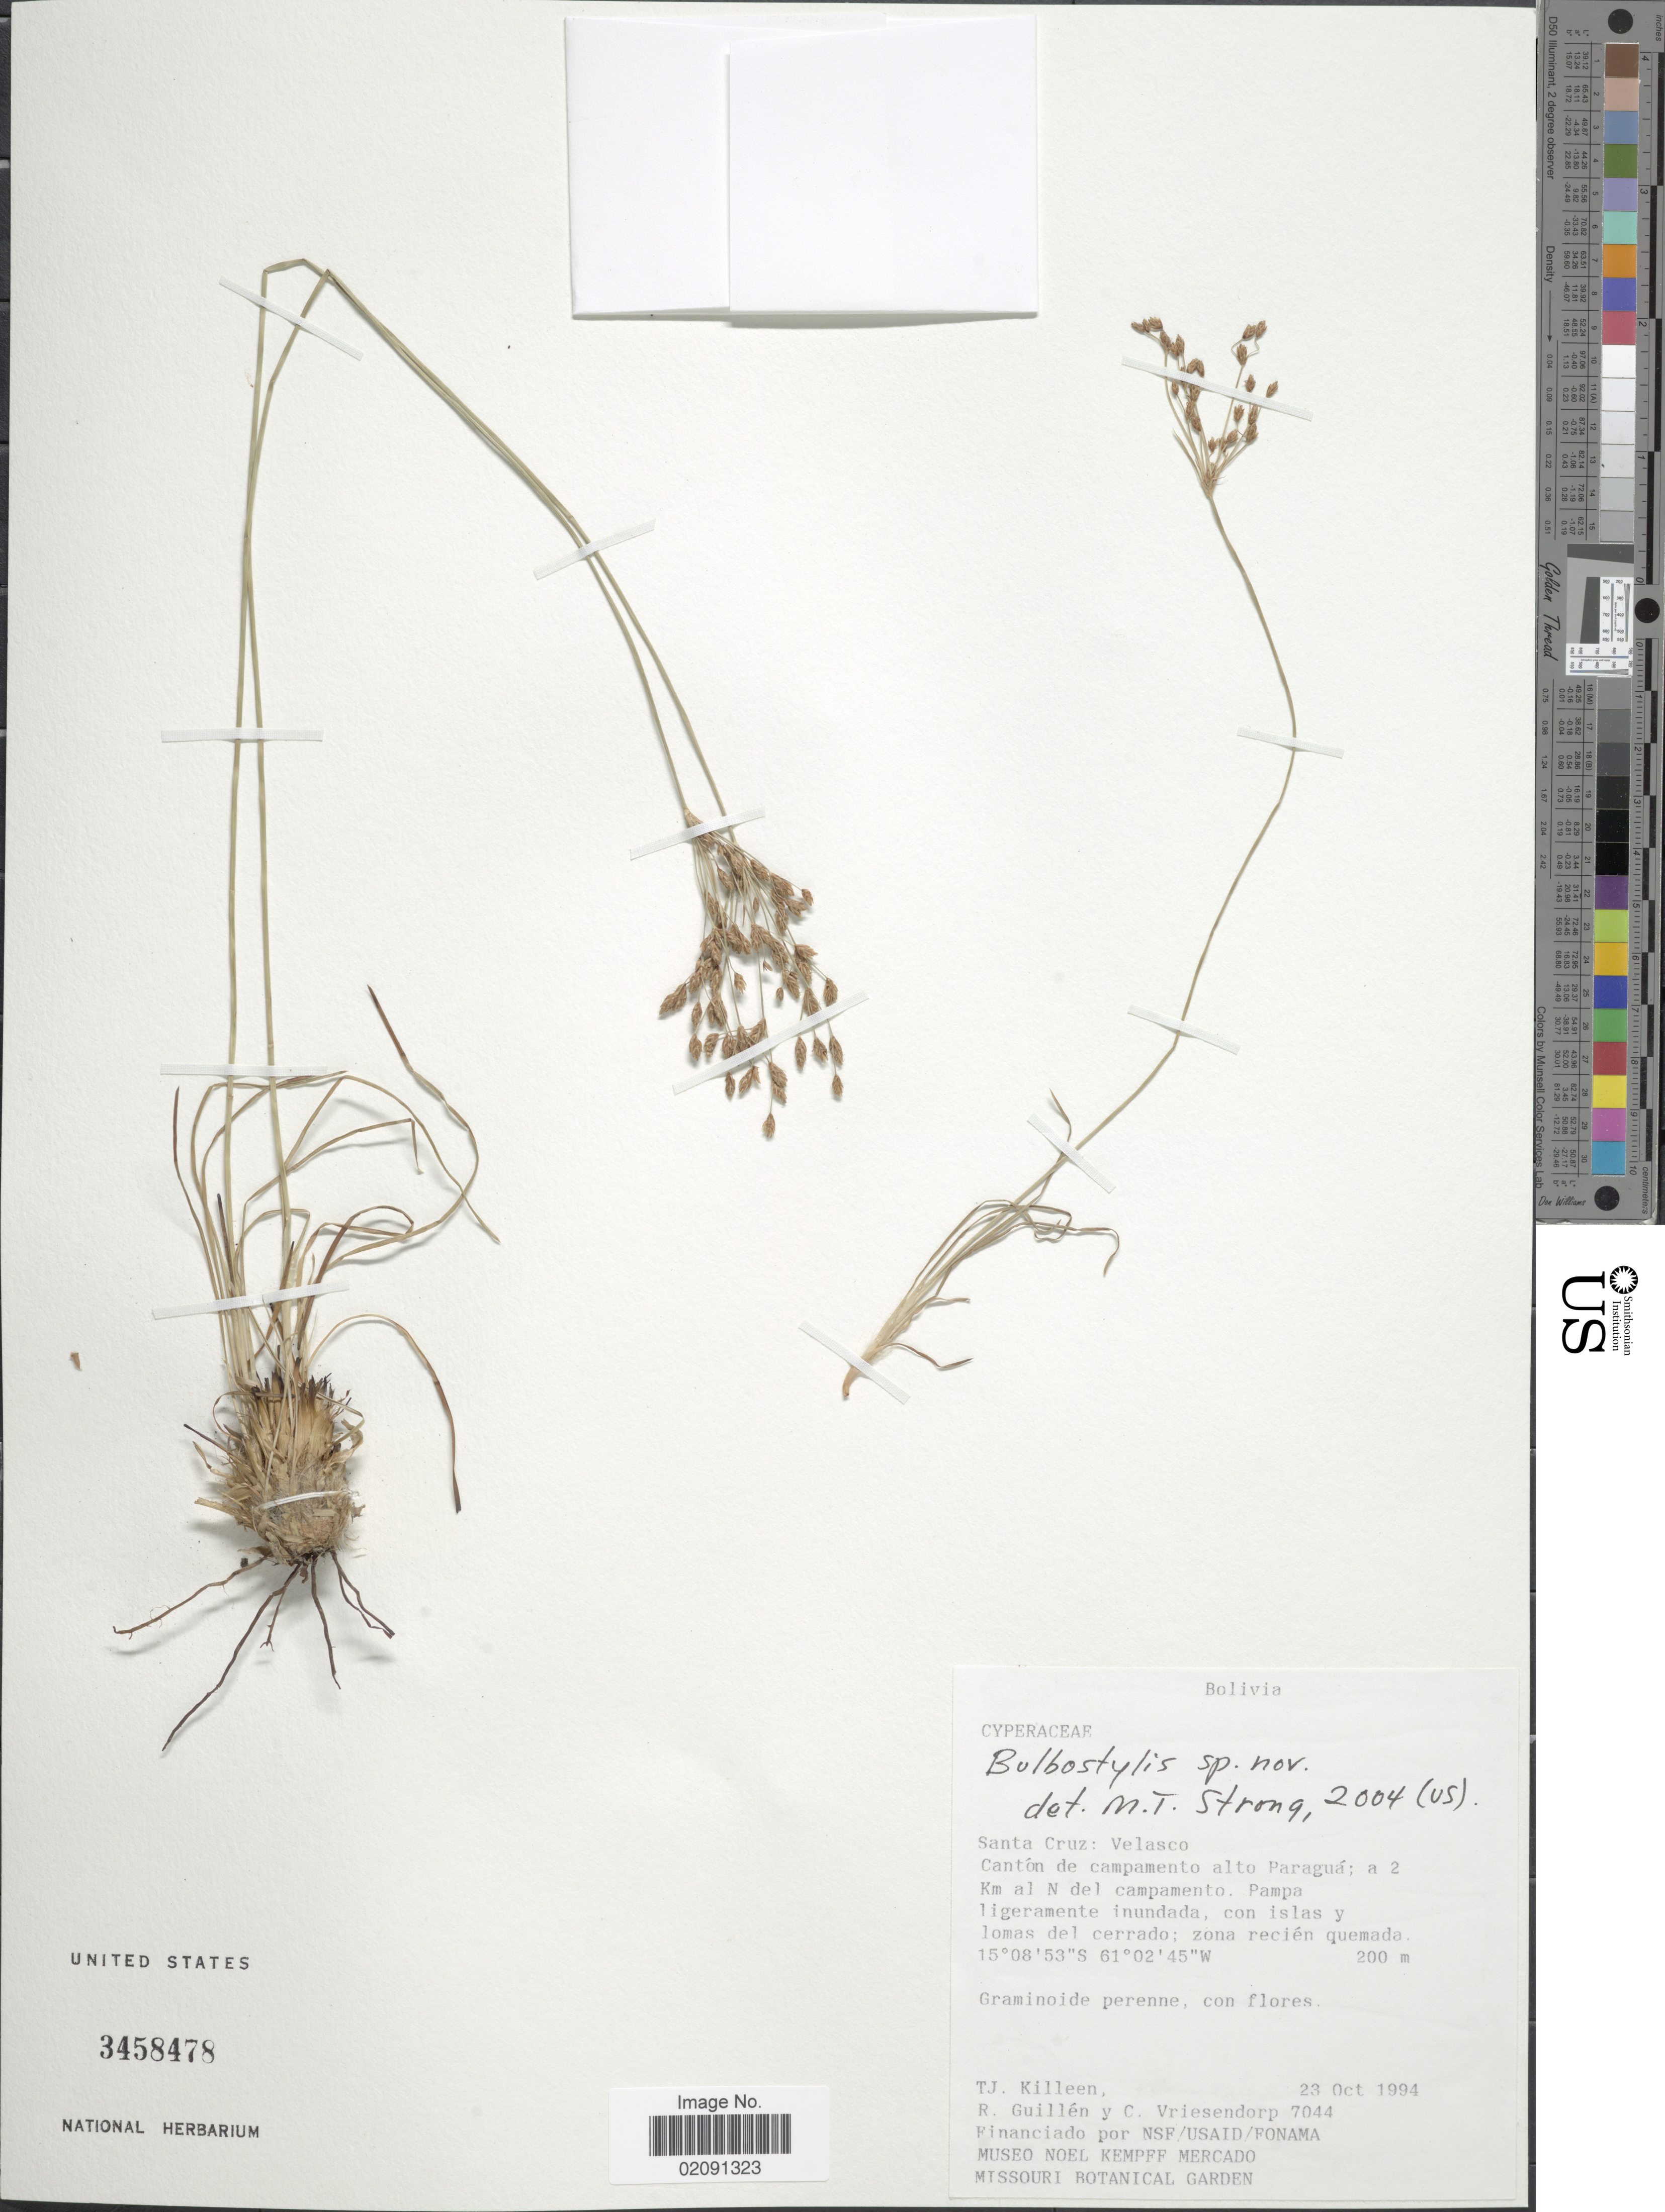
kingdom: Plantae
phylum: Tracheophyta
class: Liliopsida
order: Poales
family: Cyperaceae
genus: Bulbostylis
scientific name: Bulbostylis jacobinae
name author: (Steud.) Lindm.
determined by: Maciel-Silva, J. F.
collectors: T. J. Killeen, R. Guillen & C. Vriesendorp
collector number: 7044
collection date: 1994-10-23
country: Bolivia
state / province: Santa Cruz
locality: Velasco, Canton de campamento alto Paragua, a 2 km al N del campamento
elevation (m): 200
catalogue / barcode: US 3458478